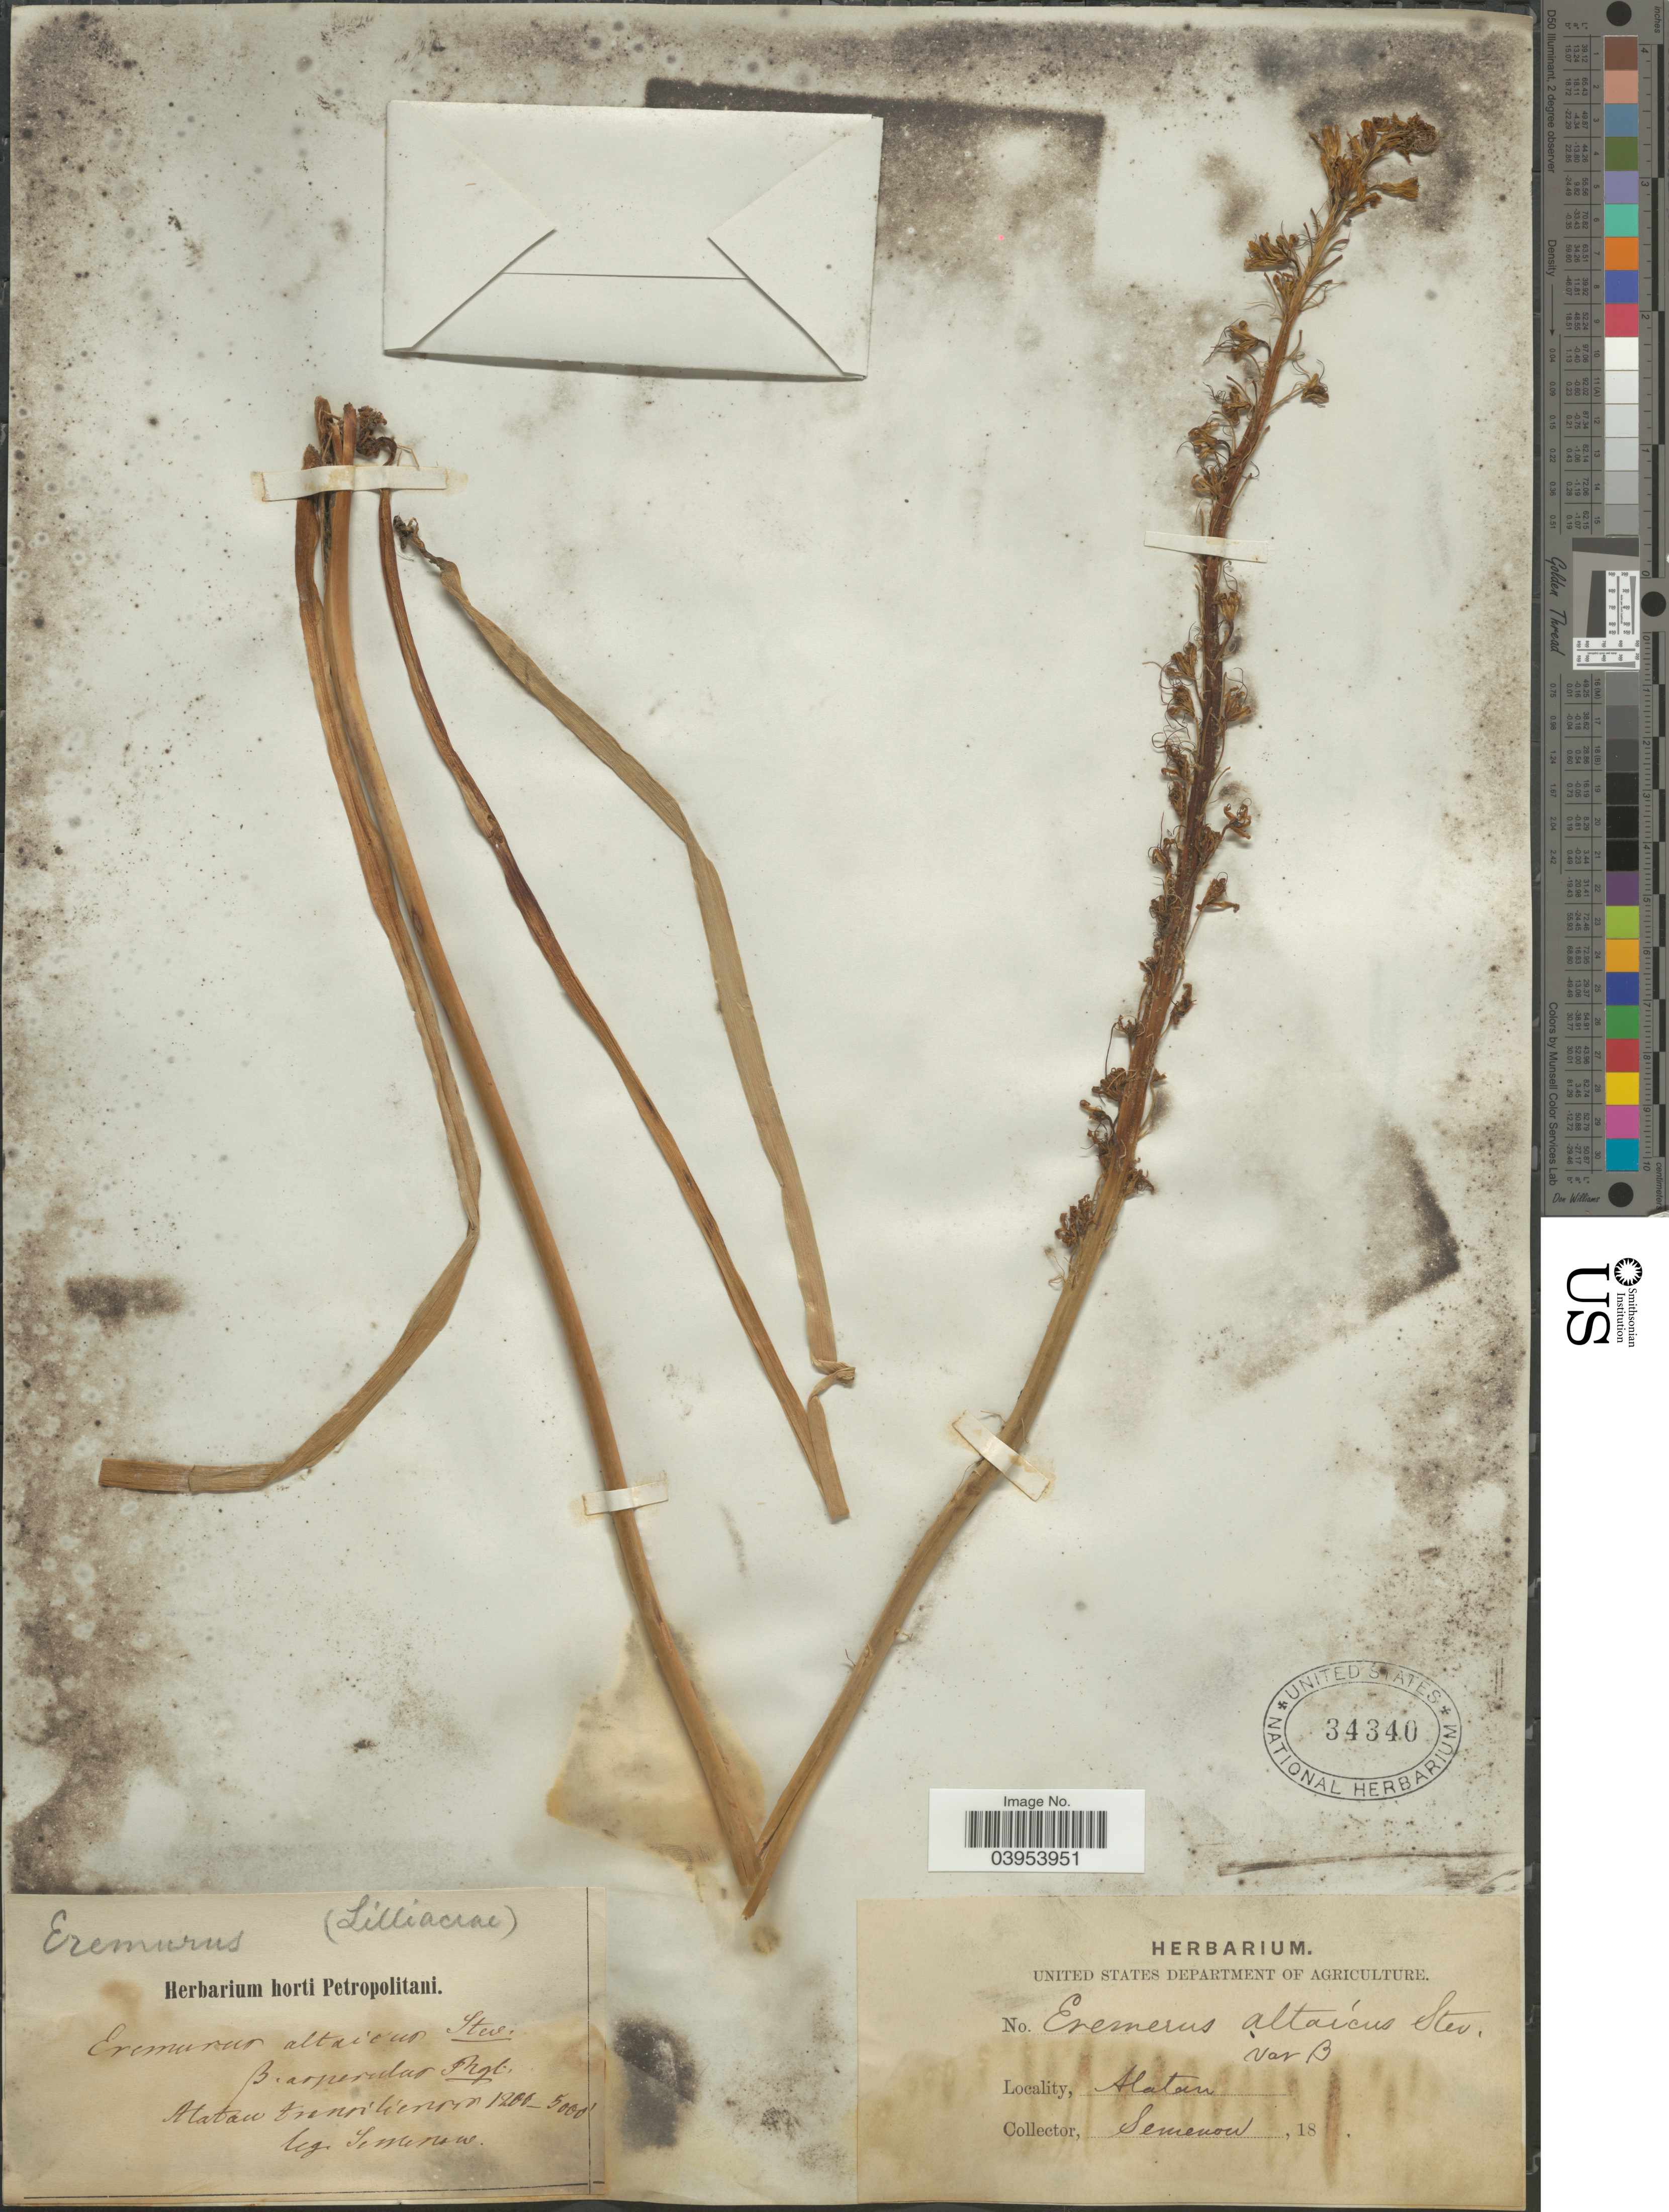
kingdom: Plantae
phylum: Tracheophyta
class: Liliopsida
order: Asparagales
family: Asphodelaceae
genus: Eremurus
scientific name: Eremurus altaicus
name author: Steven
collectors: P. P. Semenov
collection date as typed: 18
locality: Alatau transiliensis. Alatau.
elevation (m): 366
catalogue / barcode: US 34340